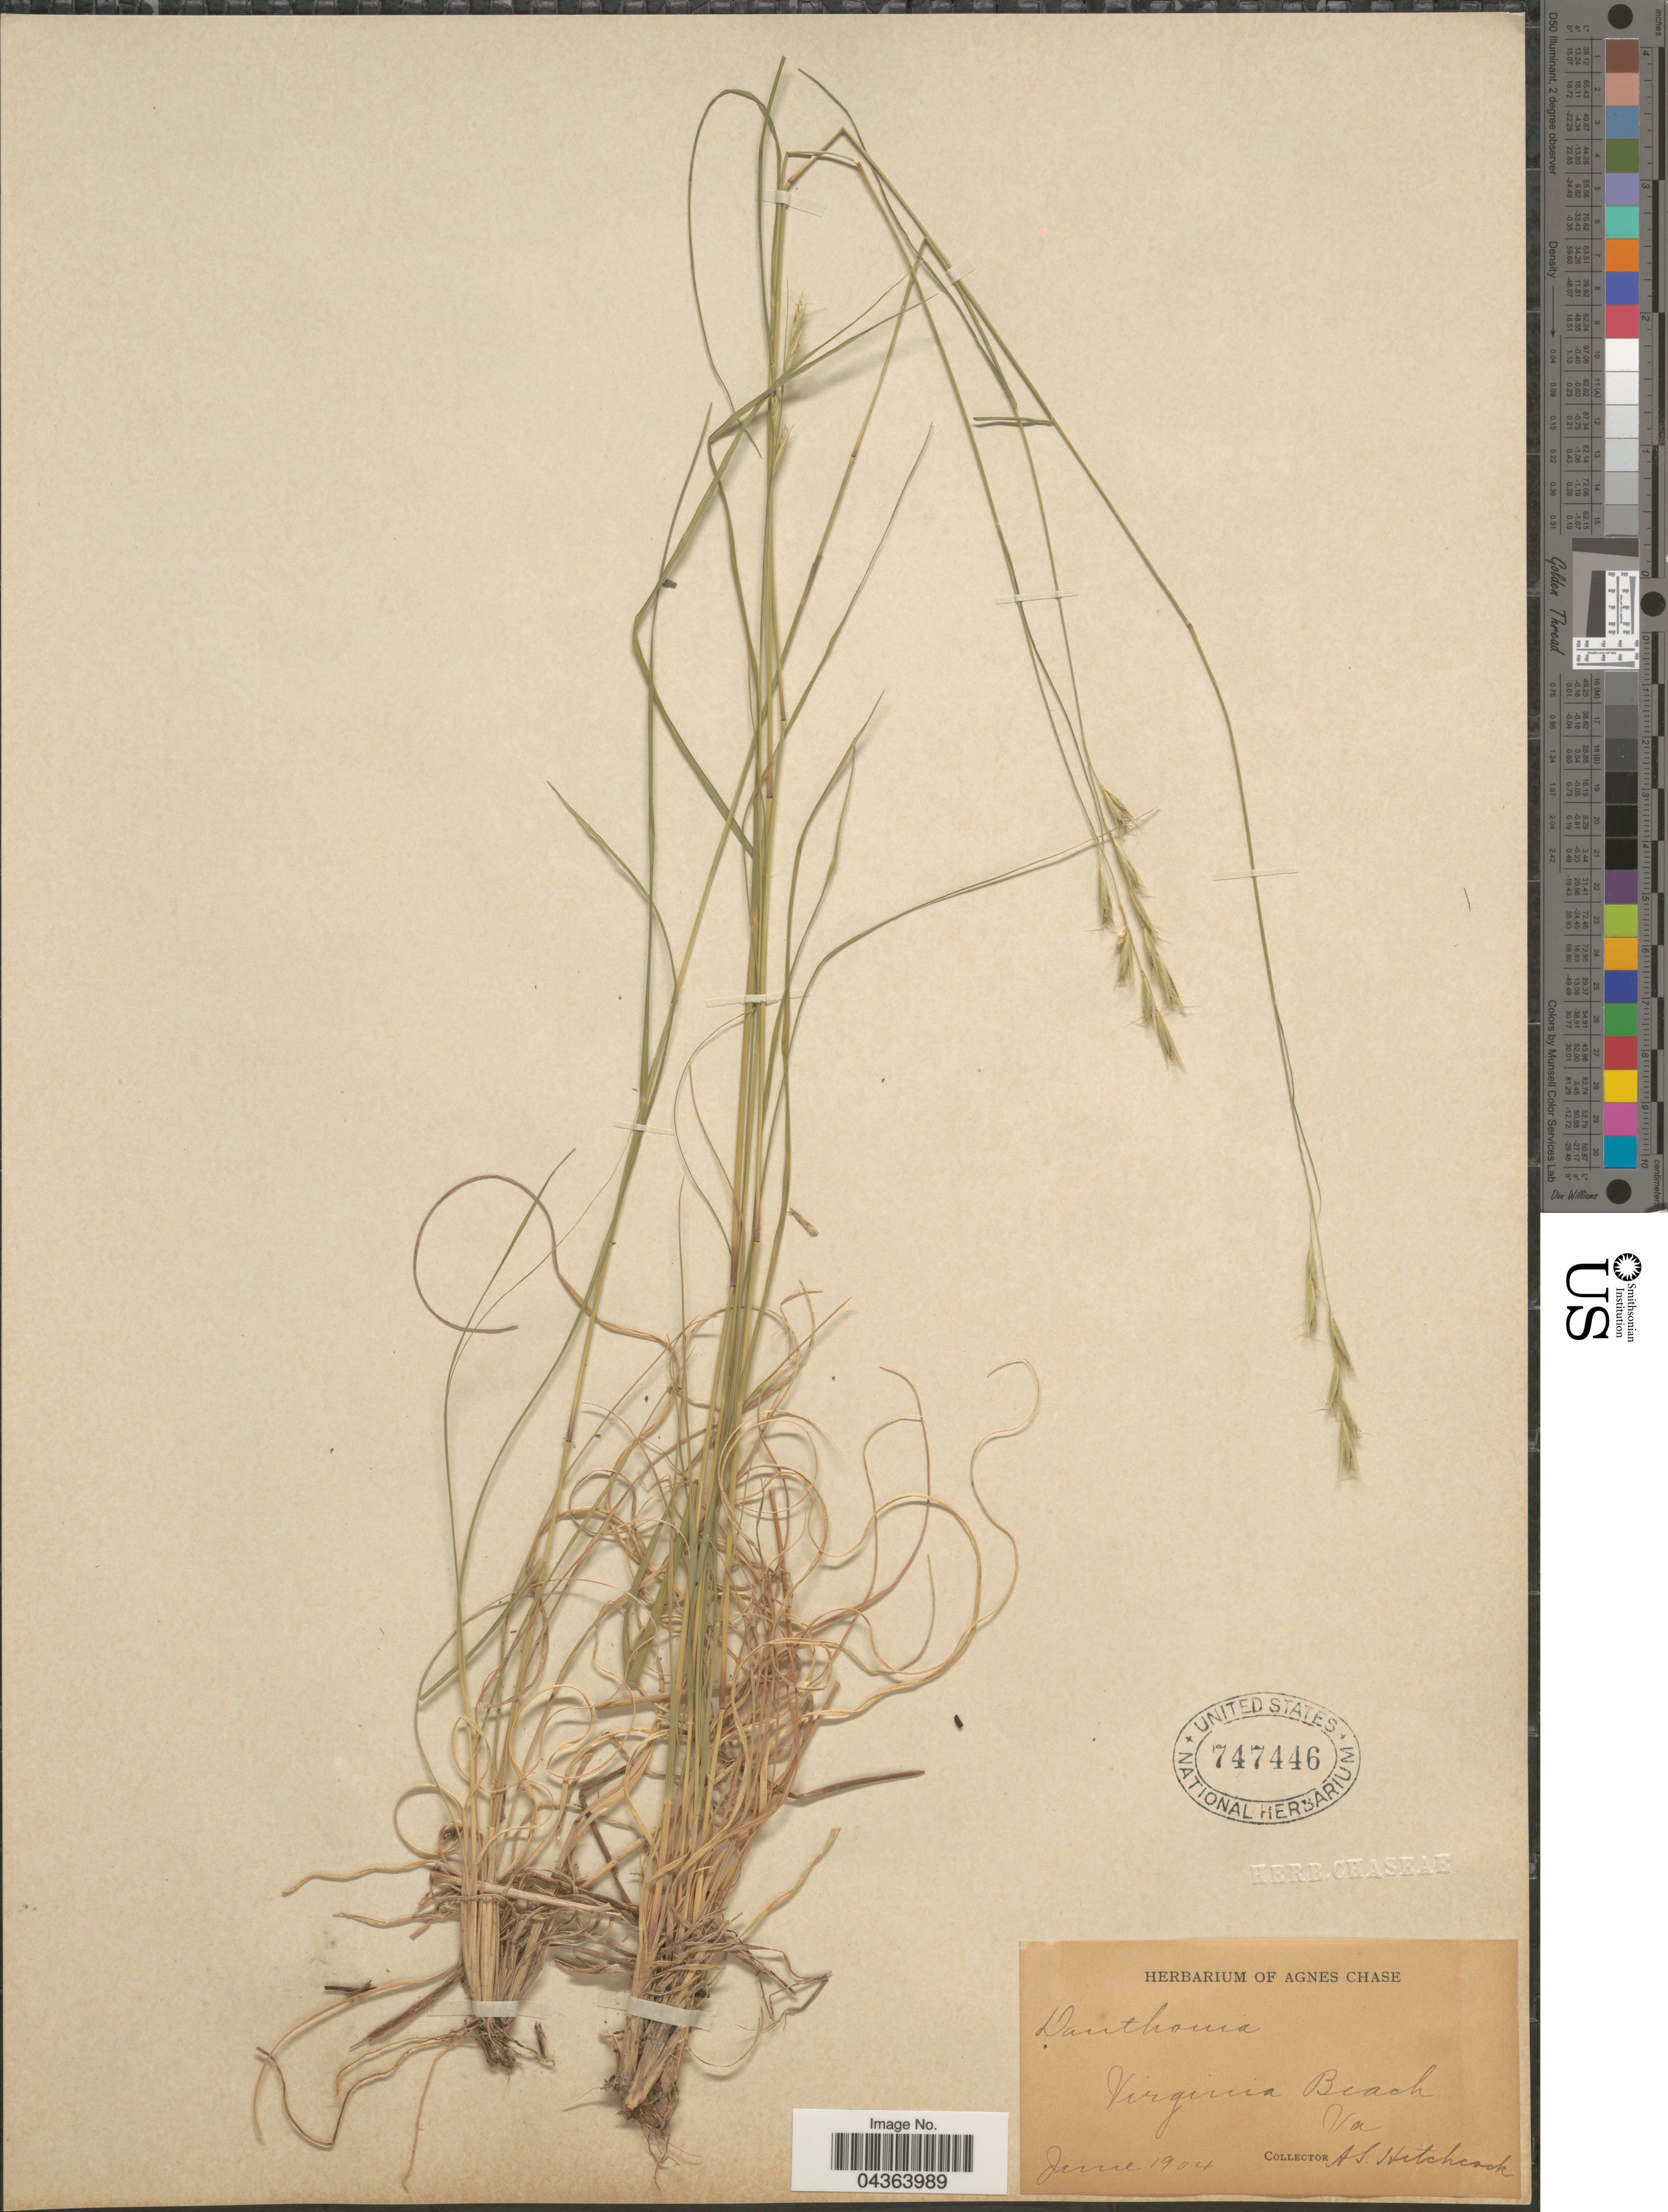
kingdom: Plantae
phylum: Tracheophyta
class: Liliopsida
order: Poales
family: Poaceae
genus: Danthonia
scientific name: Danthonia spicata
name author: (L.) P. Beauv. ex Roem. & Schult.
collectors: A. S. Hitchcock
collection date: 1904-06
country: United States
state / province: Virginia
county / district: City of Virginia Beach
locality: Virginia Beach.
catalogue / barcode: US 747446